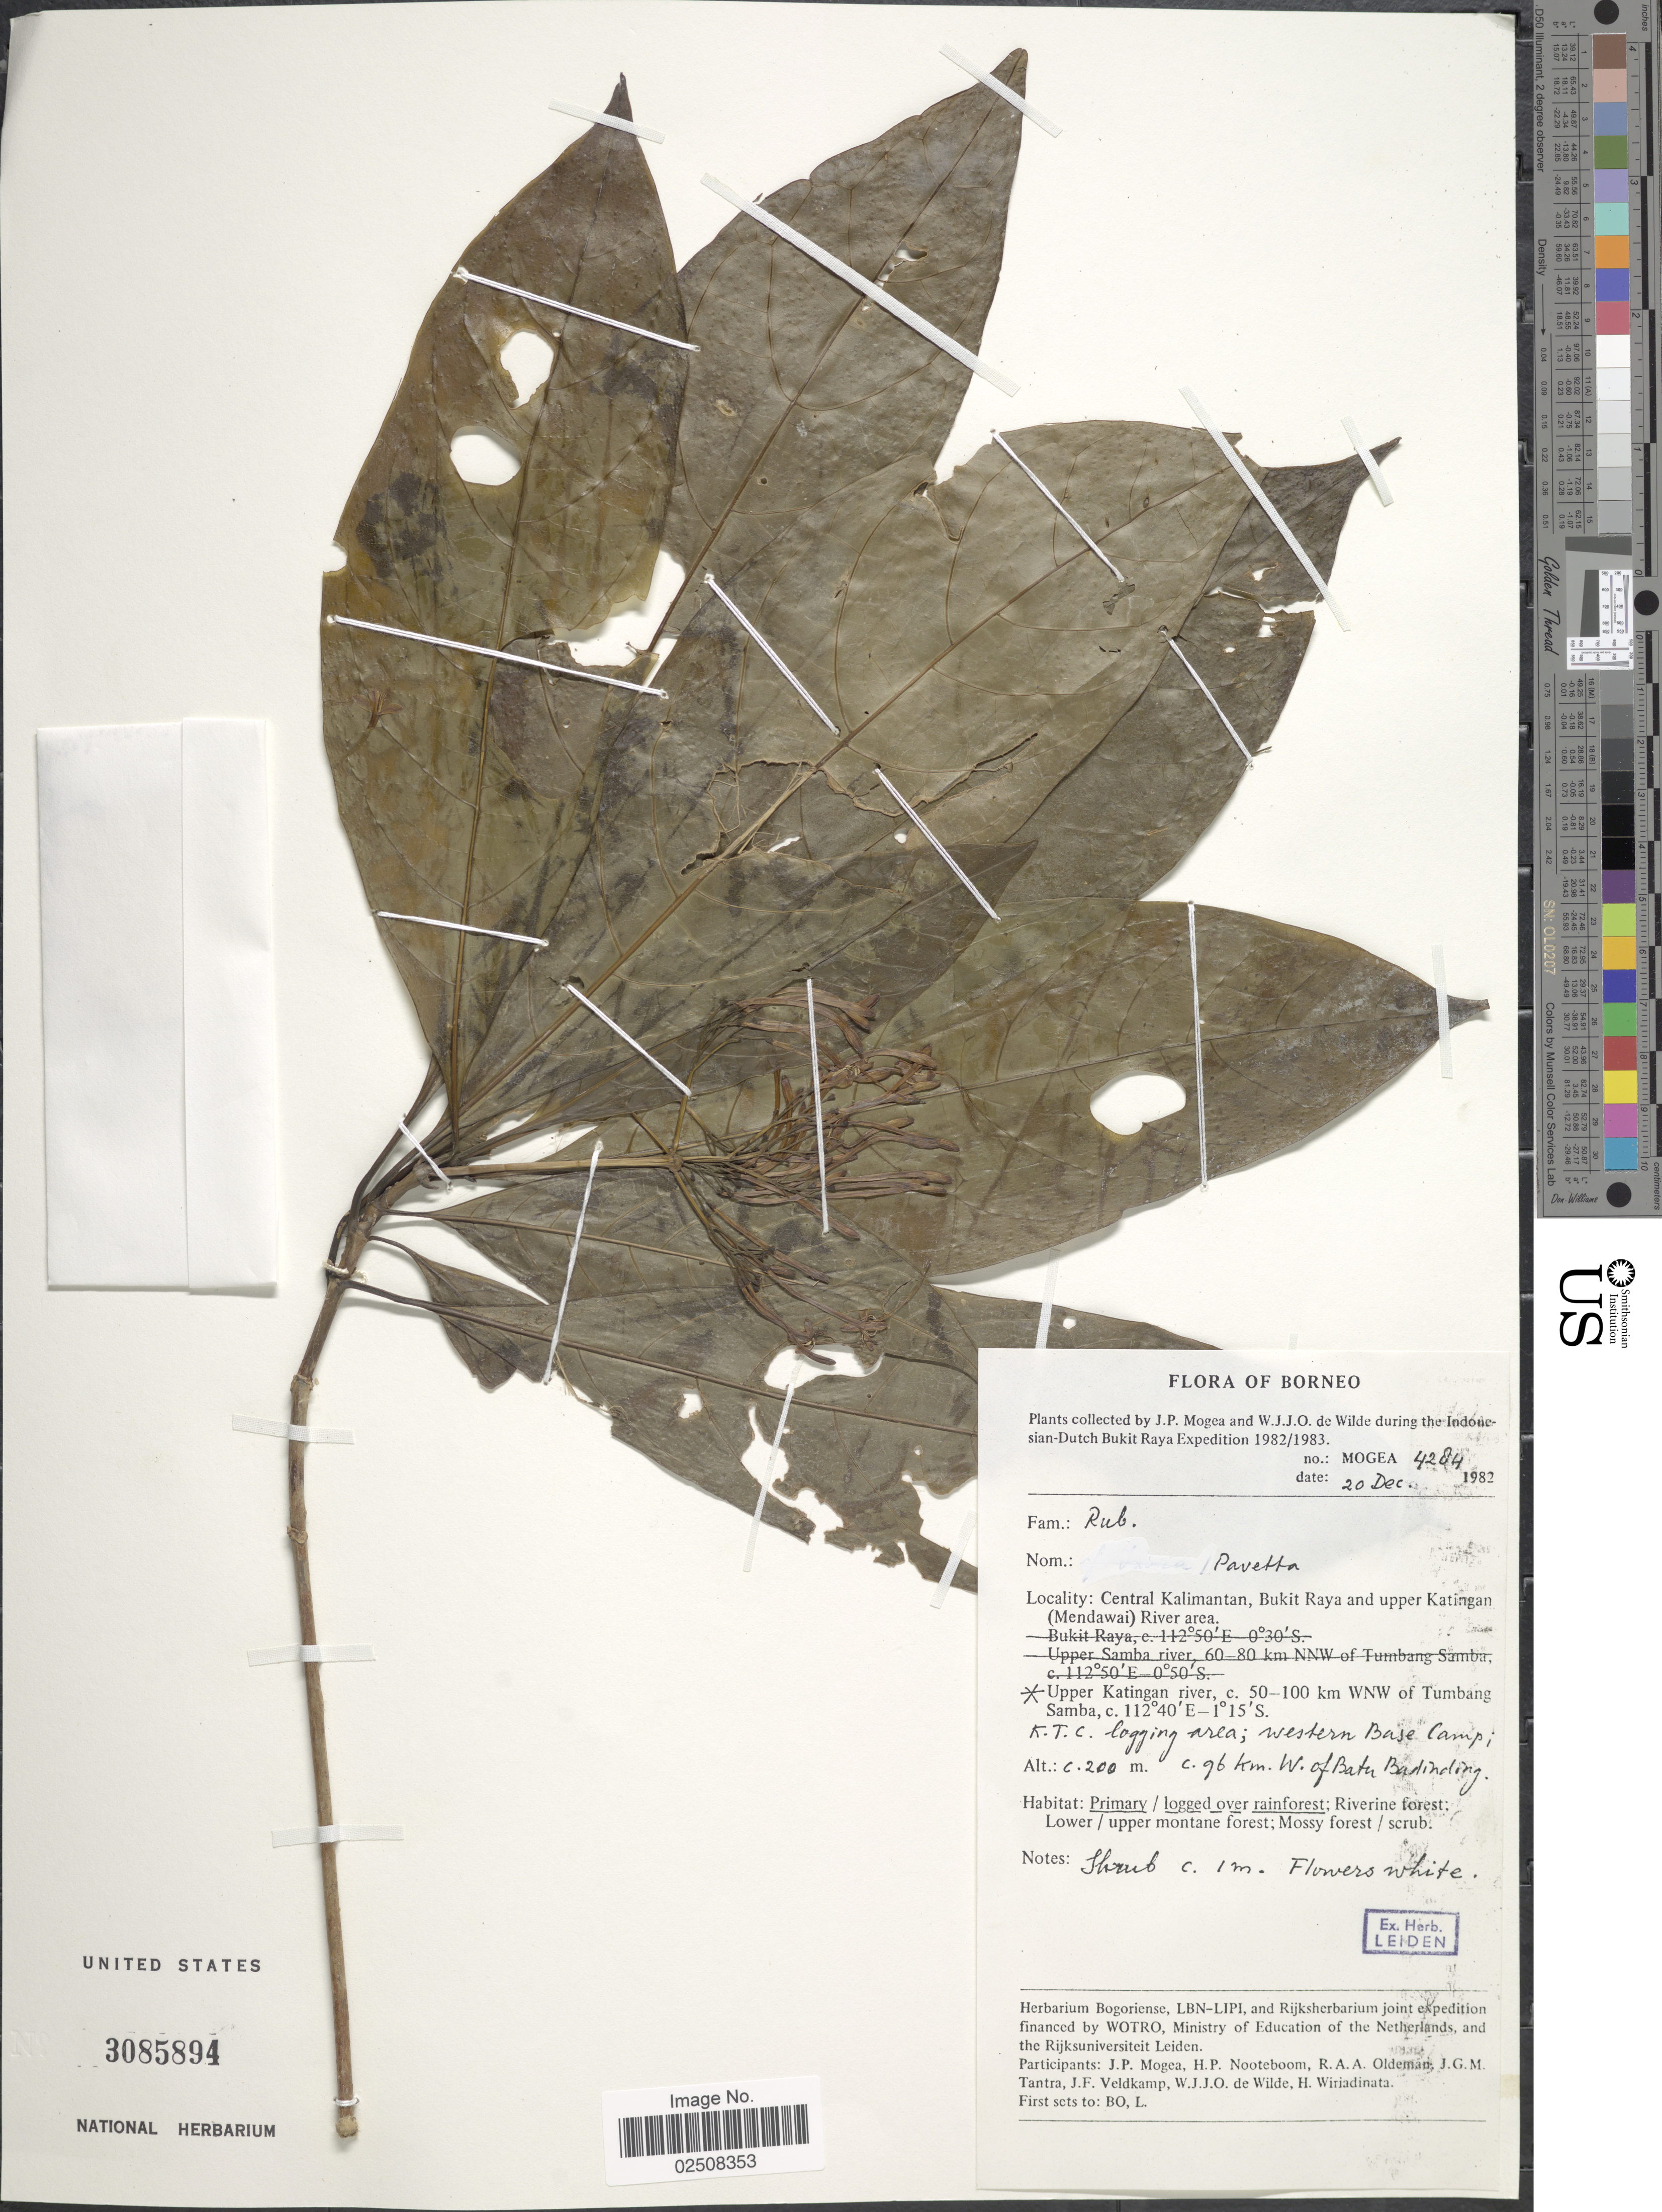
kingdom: Plantae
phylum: Tracheophyta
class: Magnoliopsida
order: Gentianales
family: Rubiaceae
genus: Pavetta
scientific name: Pavetta sp.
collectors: J. Mogea & W. J. de Wilde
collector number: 4284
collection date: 1982-12-20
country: Indonesia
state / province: Kalimantan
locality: Borneo, Central Kalimantan, Bukit Raya and upper Katingan (Mendawai) River area, Upper Katingan river, c. 50-100 km WNW of Tumbang Samba, K.T.C. logging area; western Base Camp, c. 96 Km W of Batu Badinding, Primary/logged over rainforest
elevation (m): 200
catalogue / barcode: US 3085894